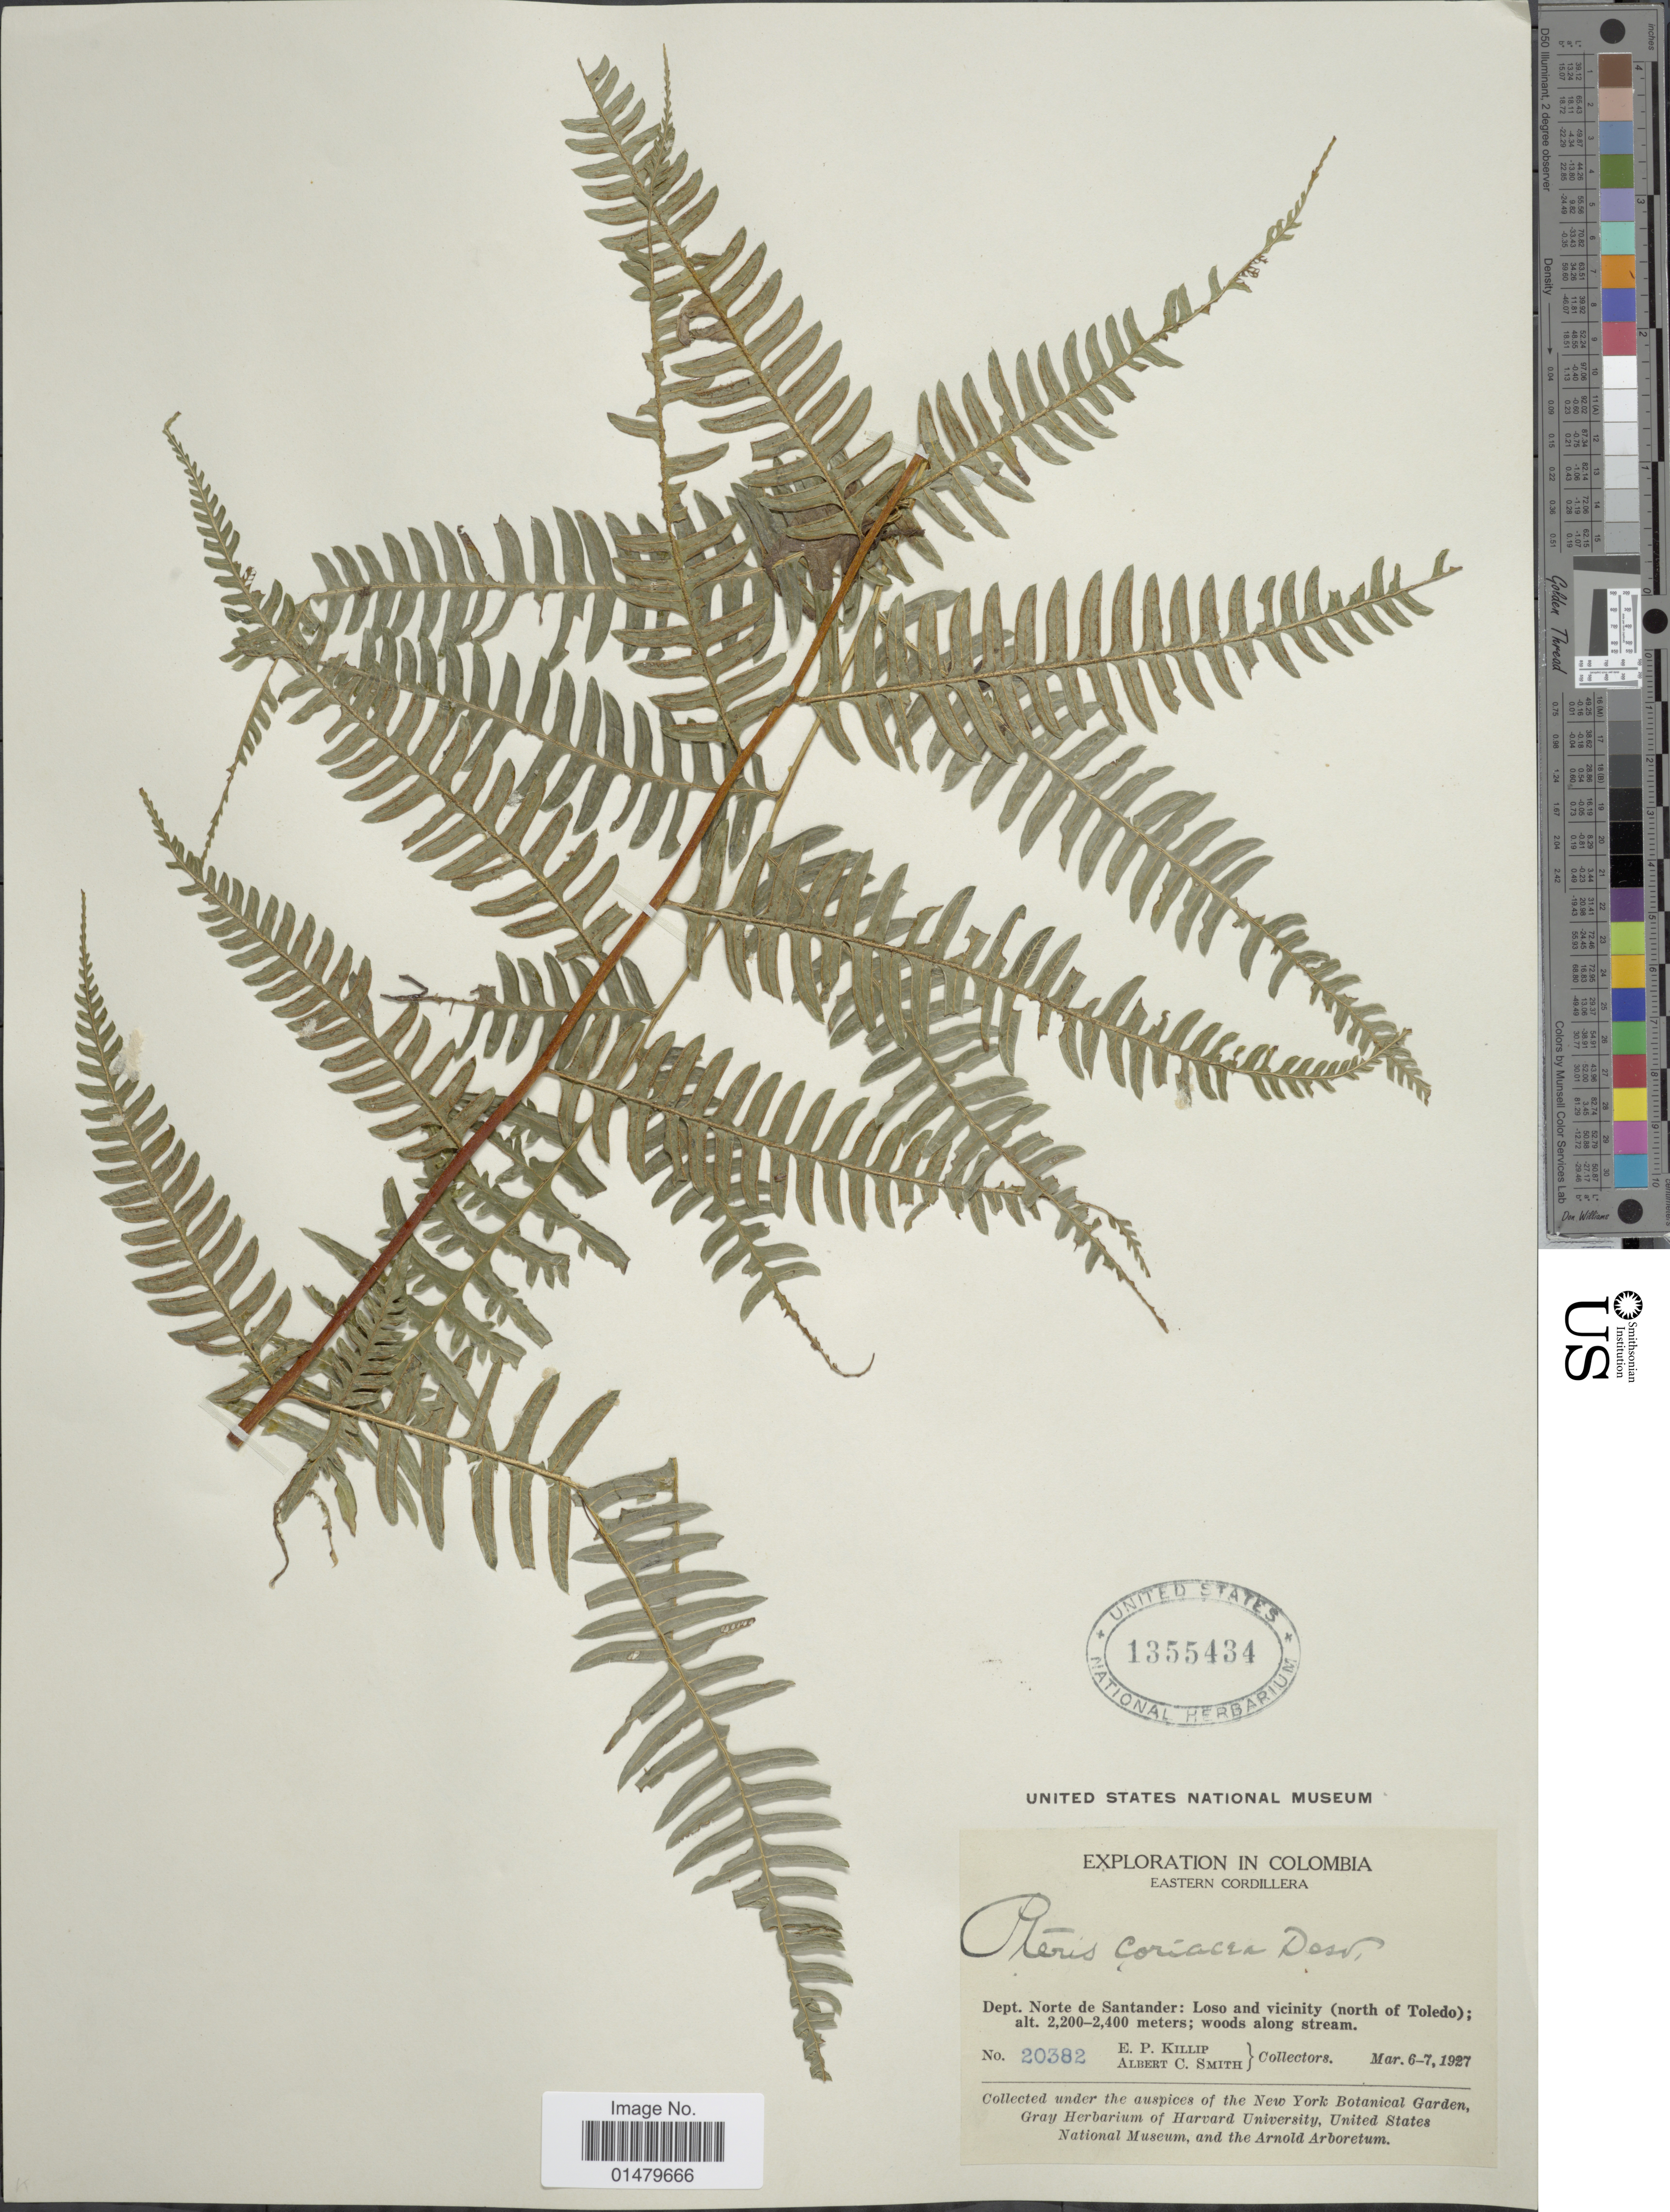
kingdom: Plantae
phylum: Tracheophyta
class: Polypodiopsida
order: Polypodiales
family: Pteridaceae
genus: Pteris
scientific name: Pteris muricatopedata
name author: A.L. Arbeláez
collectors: E. P. Killip & A. C. Smith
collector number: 20382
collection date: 1927-03-06/1927-03-07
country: Colombia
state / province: Norte de Santander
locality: Dept. Norte de Santander: Loso and vicinity (north of Toledo).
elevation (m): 2200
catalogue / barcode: US 1355434